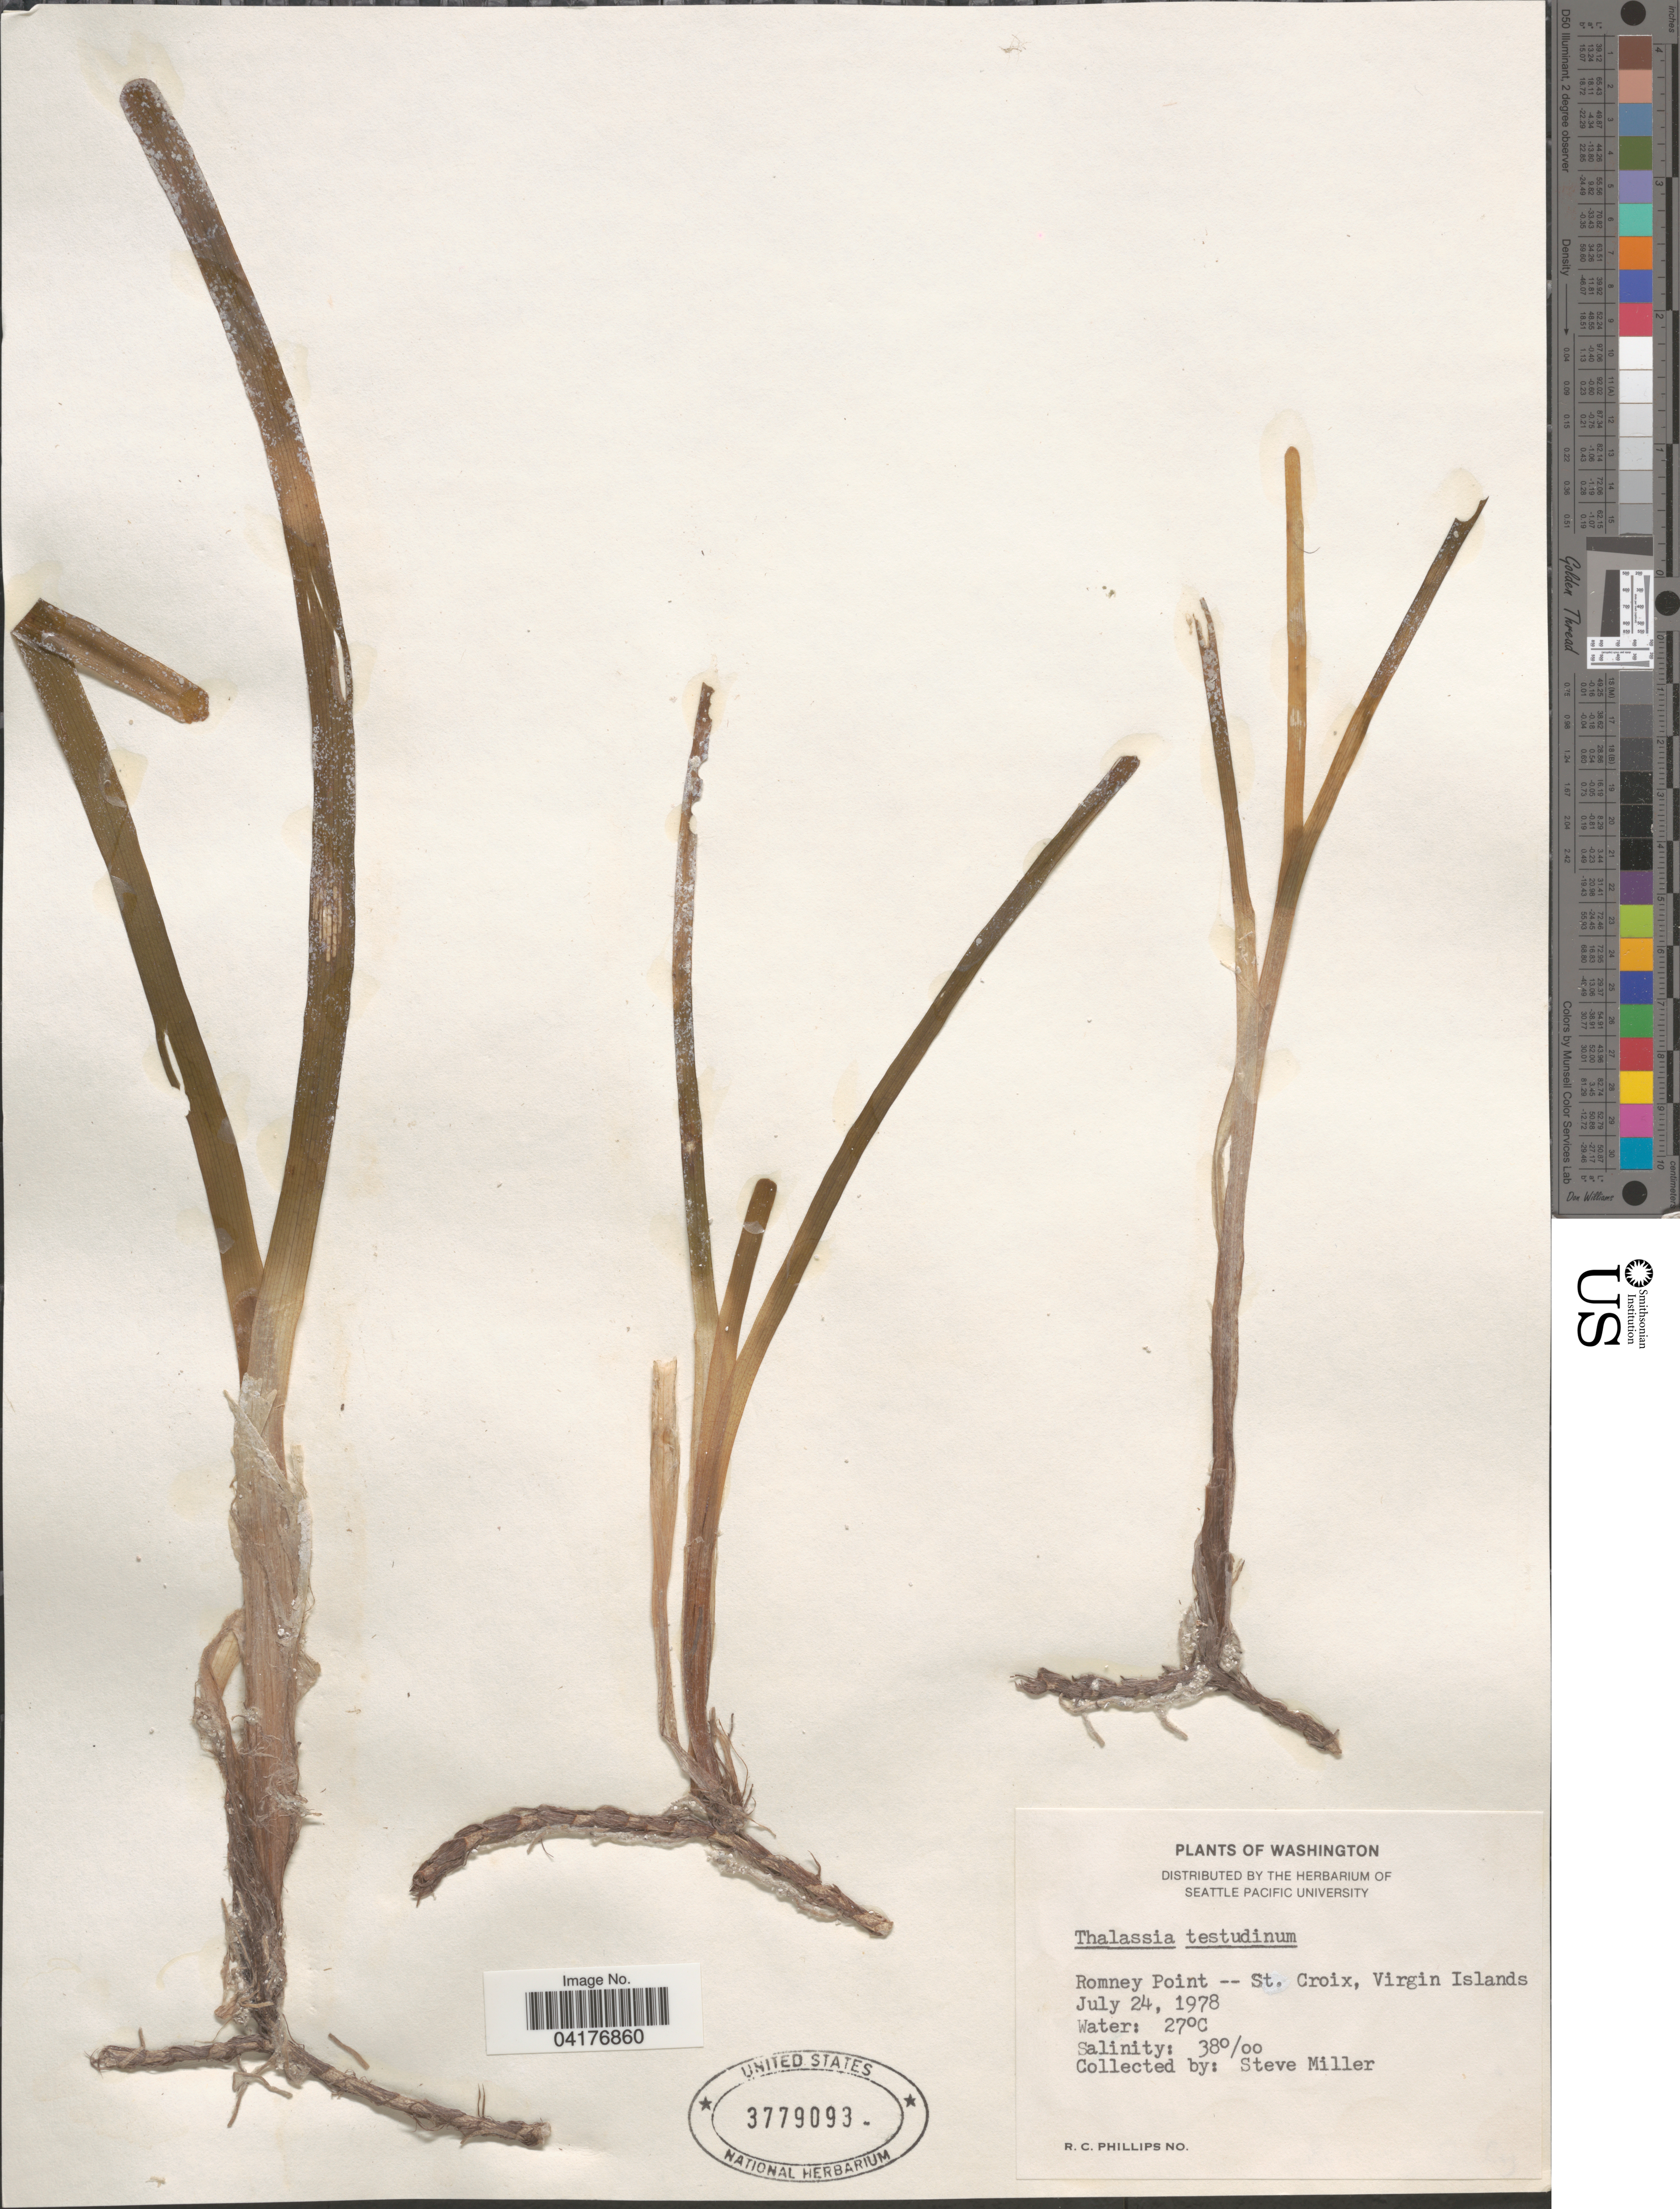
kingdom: Plantae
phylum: Tracheophyta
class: Liliopsida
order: Alismatales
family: Hydrocharitaceae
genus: Thalassia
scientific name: Thalassia testudinum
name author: Banks & Sol. ex K.D. Koenig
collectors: S. Miller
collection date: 1978-07-24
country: U.S. Virgin Islands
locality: Romney Point -- St. Croix, Virgin Islands.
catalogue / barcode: US 3779093